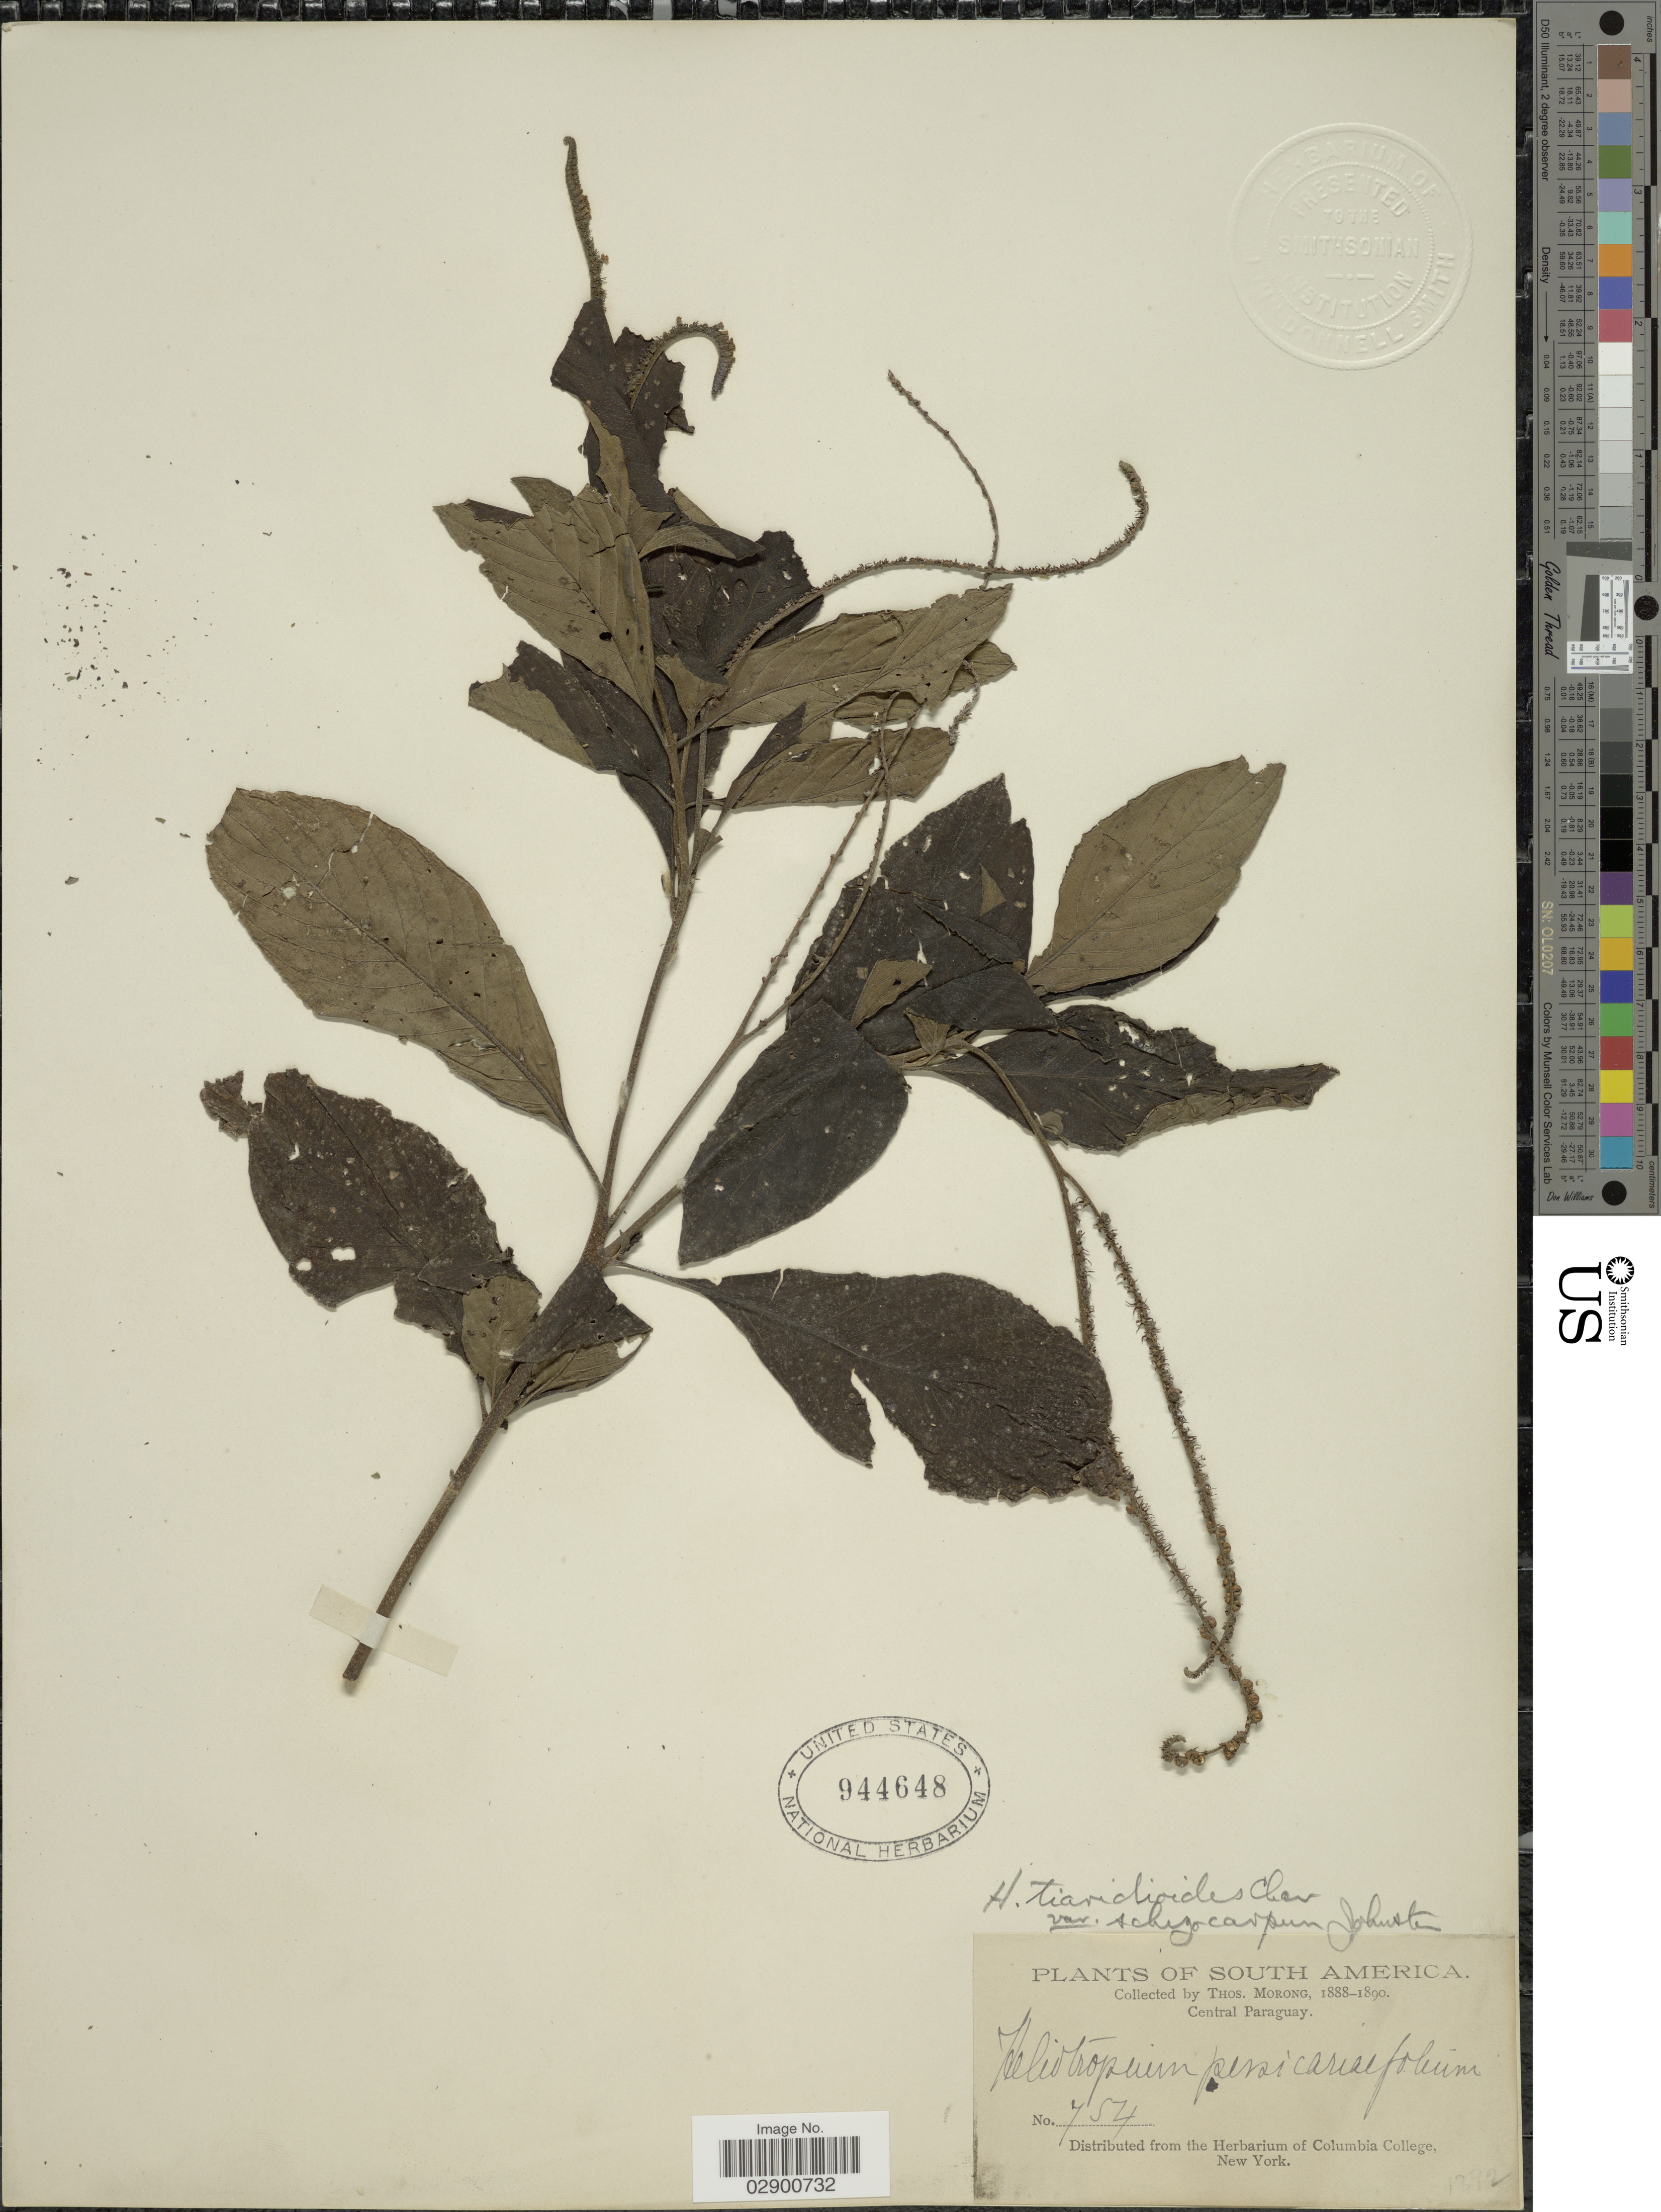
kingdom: Plantae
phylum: Tracheophyta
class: Magnoliopsida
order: Boraginales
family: Heliotropiaceae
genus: Heliotropium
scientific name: Heliotropium transalpinum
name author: Vell.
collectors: ex herb. T. Morong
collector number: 754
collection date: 1888/1890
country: Paraguay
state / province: Central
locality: Central Paraguay.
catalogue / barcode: US 944648